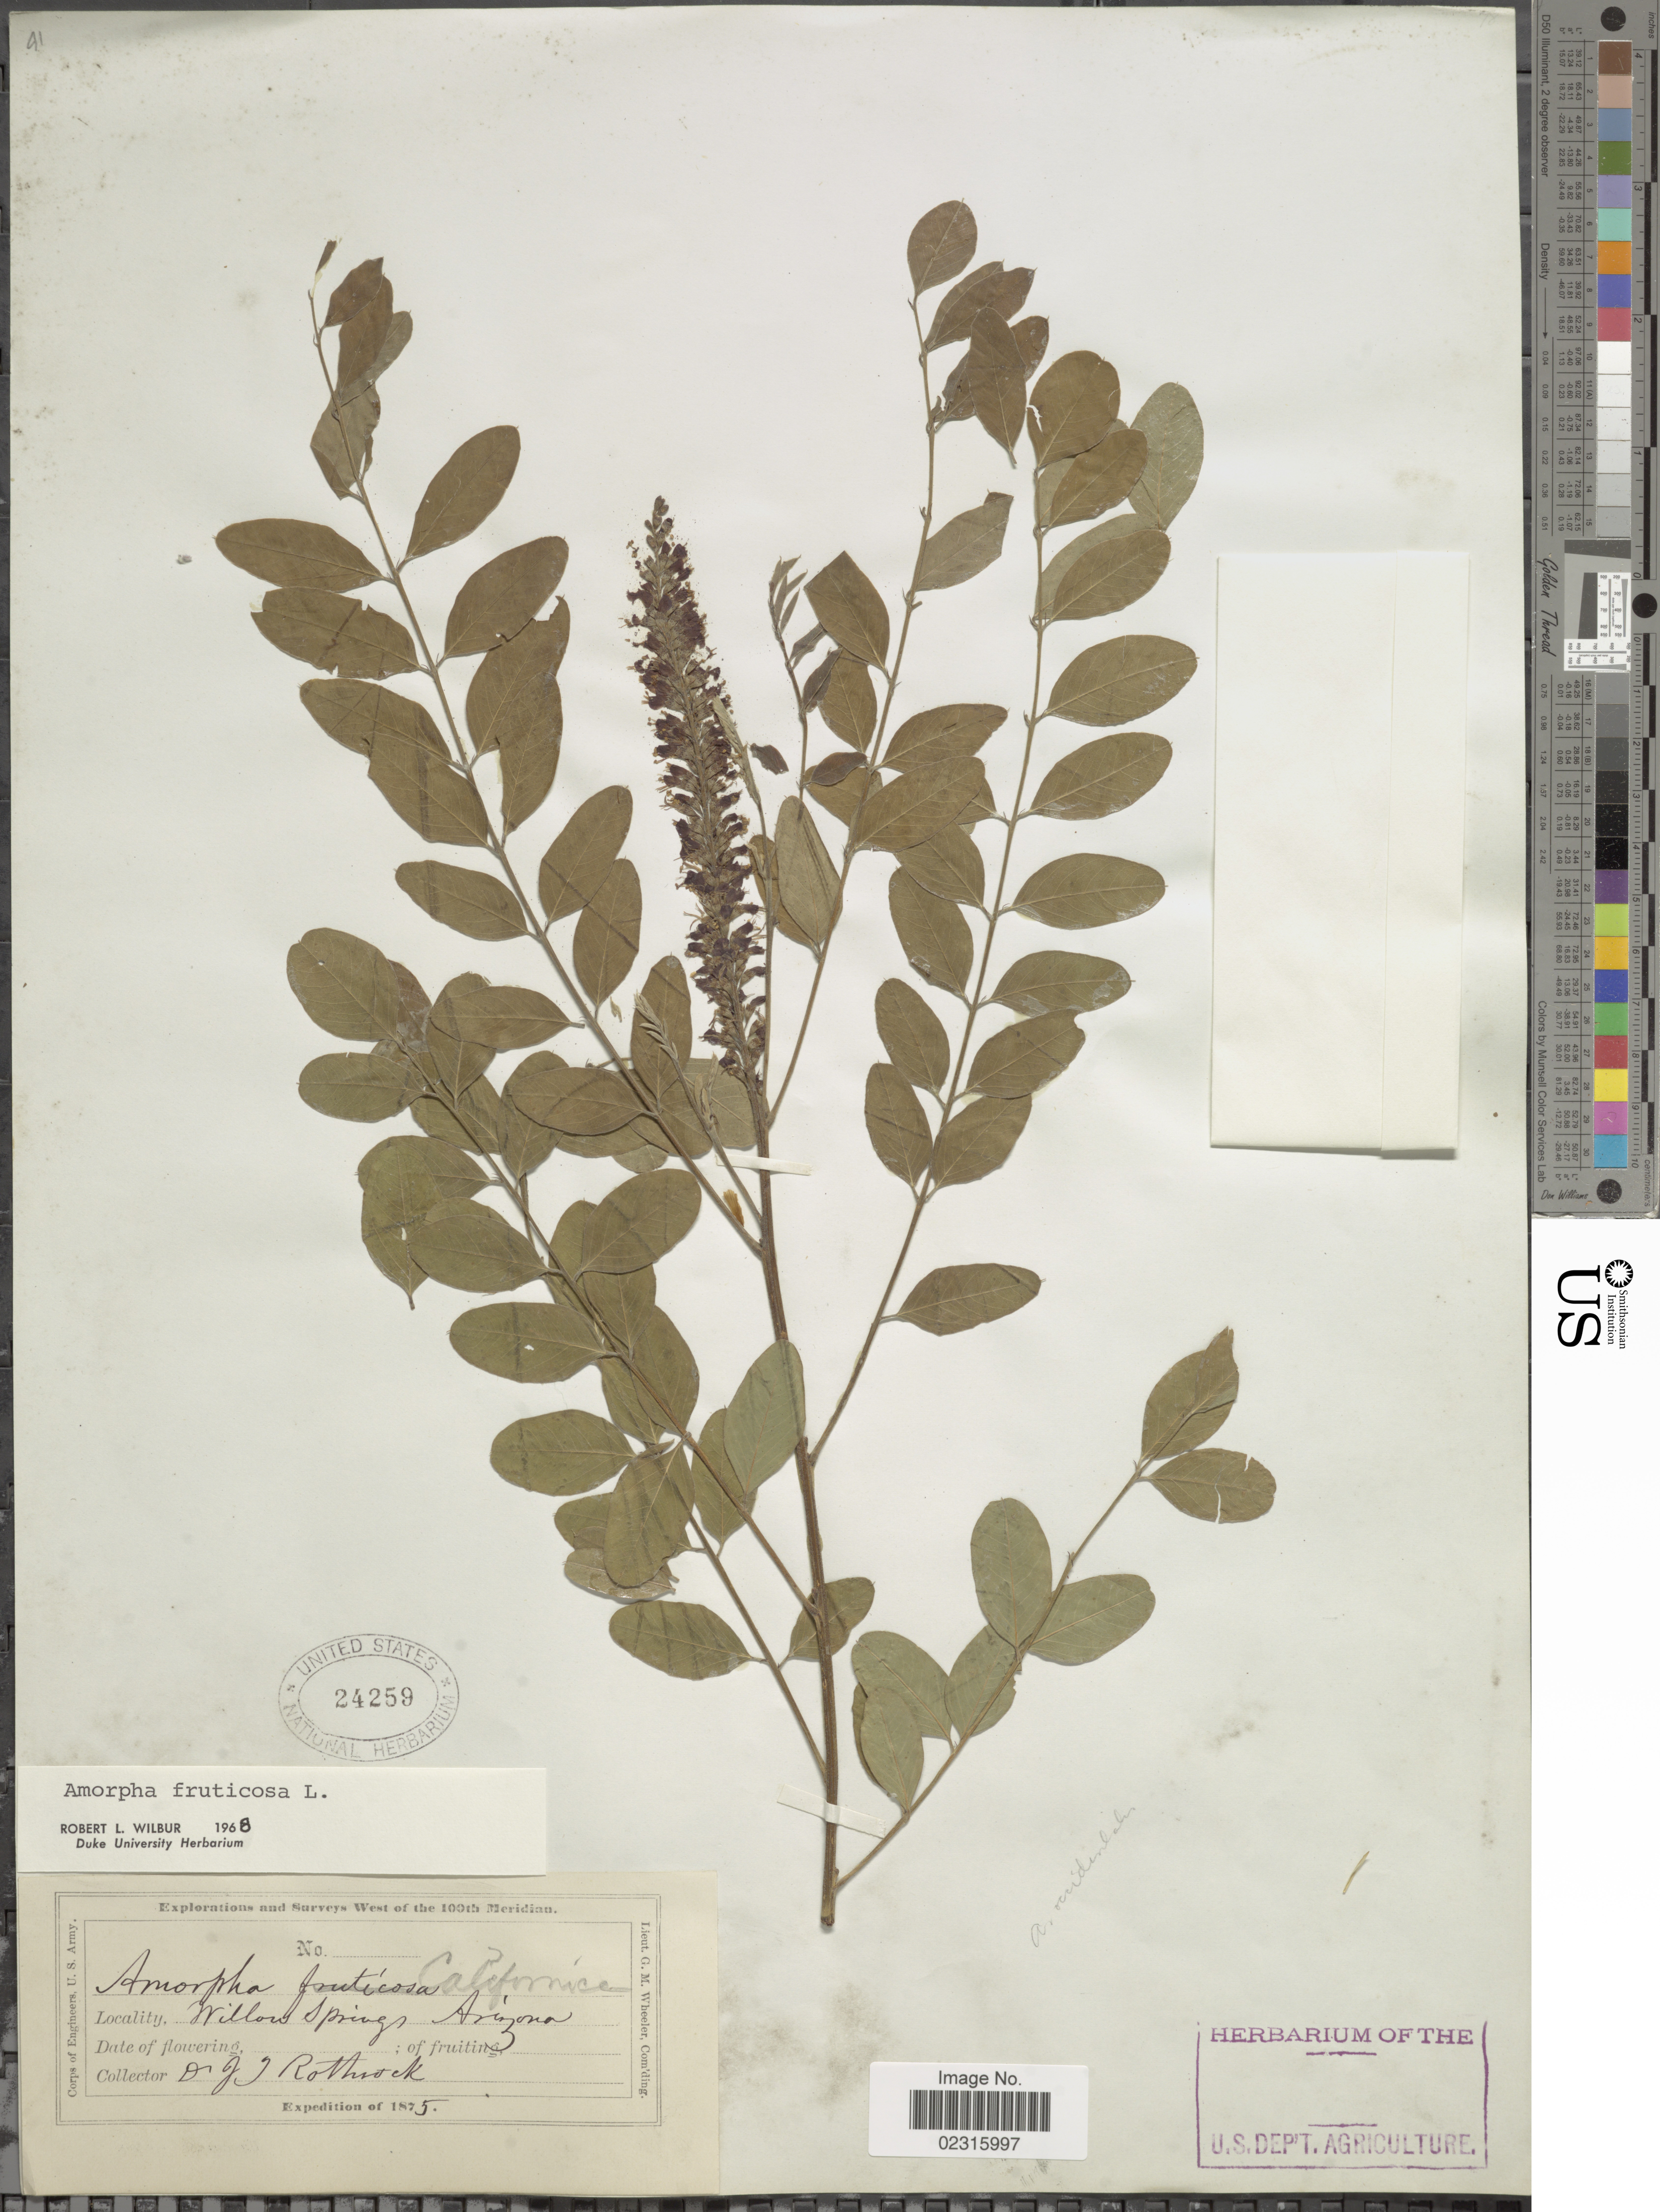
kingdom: Plantae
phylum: Tracheophyta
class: Magnoliopsida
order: Fabales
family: Fabaceae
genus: Amorpha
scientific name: Amorpha fruticosa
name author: L.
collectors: J. T. Rothrock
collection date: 1875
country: United States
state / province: Arizona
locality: Willow Springs.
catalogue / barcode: US 24259